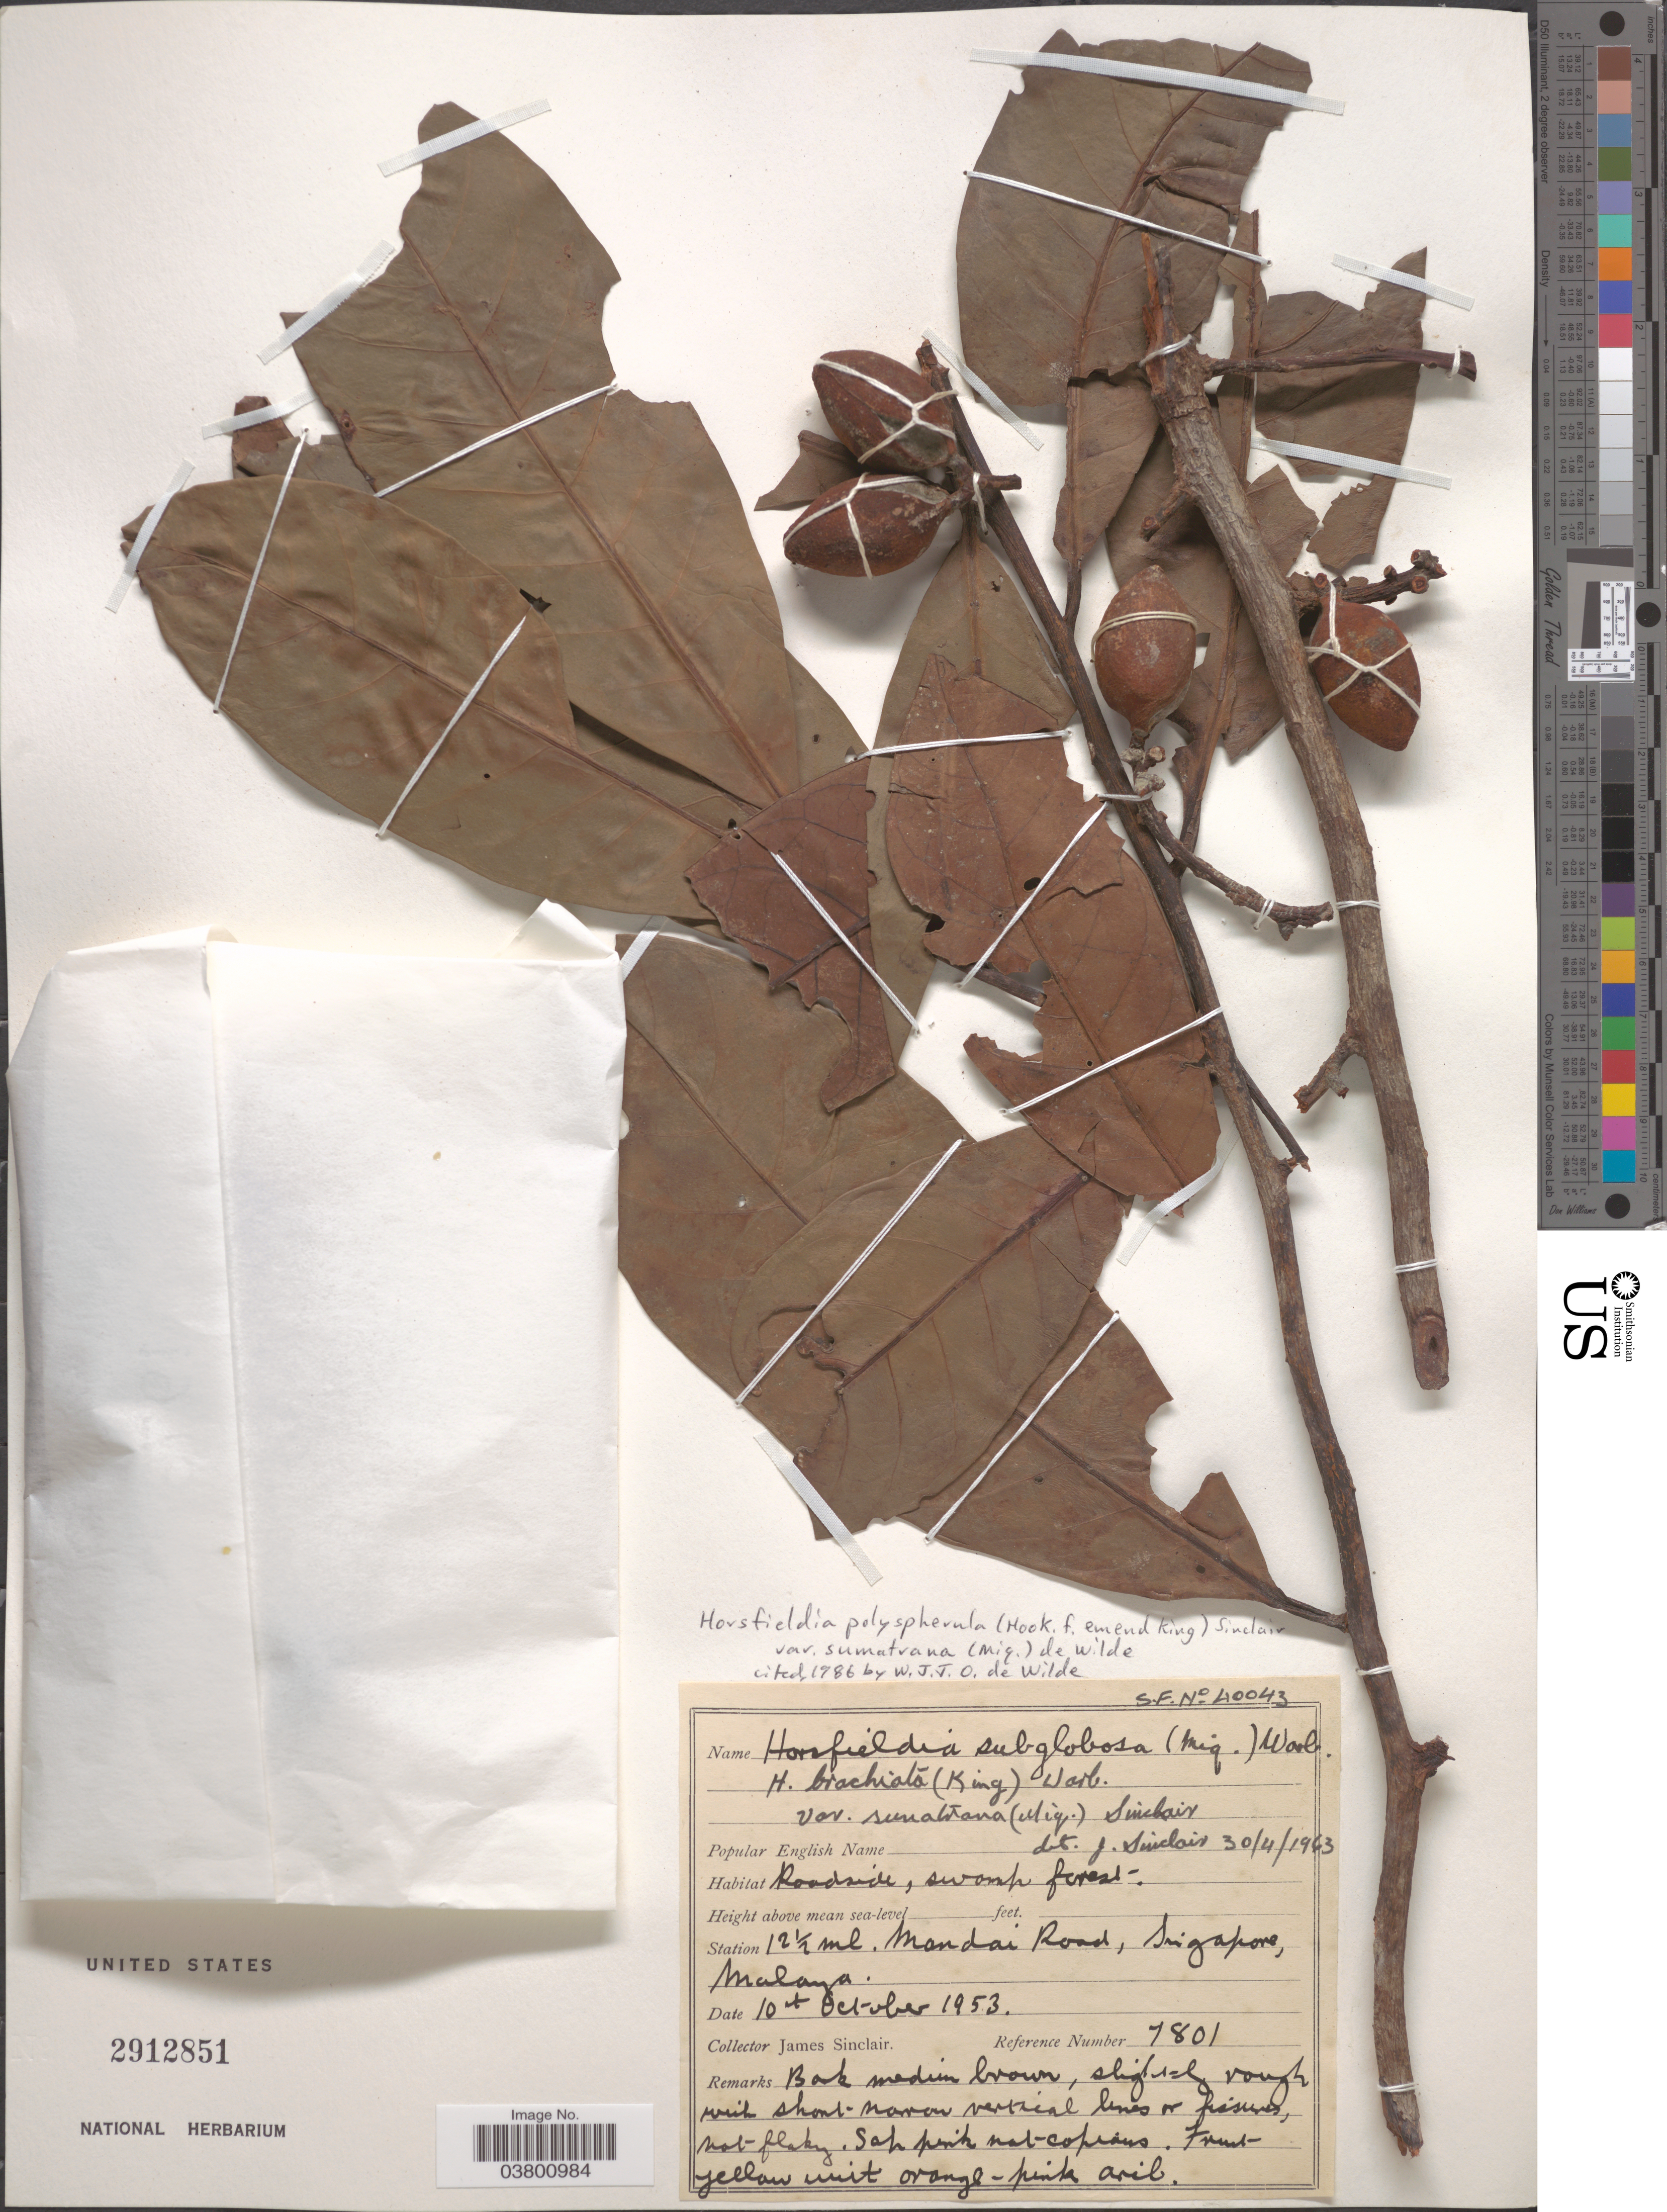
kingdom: Plantae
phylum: Tracheophyta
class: Magnoliopsida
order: Magnoliales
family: Myristicaceae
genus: Horsfieldia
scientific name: Horsfieldia polyspherula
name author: (Hook. f.) J. Sinclair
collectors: J. Sinclair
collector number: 7801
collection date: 1953-10-10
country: Singapore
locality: Station 12½ ml. Mandai Road, Singapore, Malaya.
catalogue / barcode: US 2912851